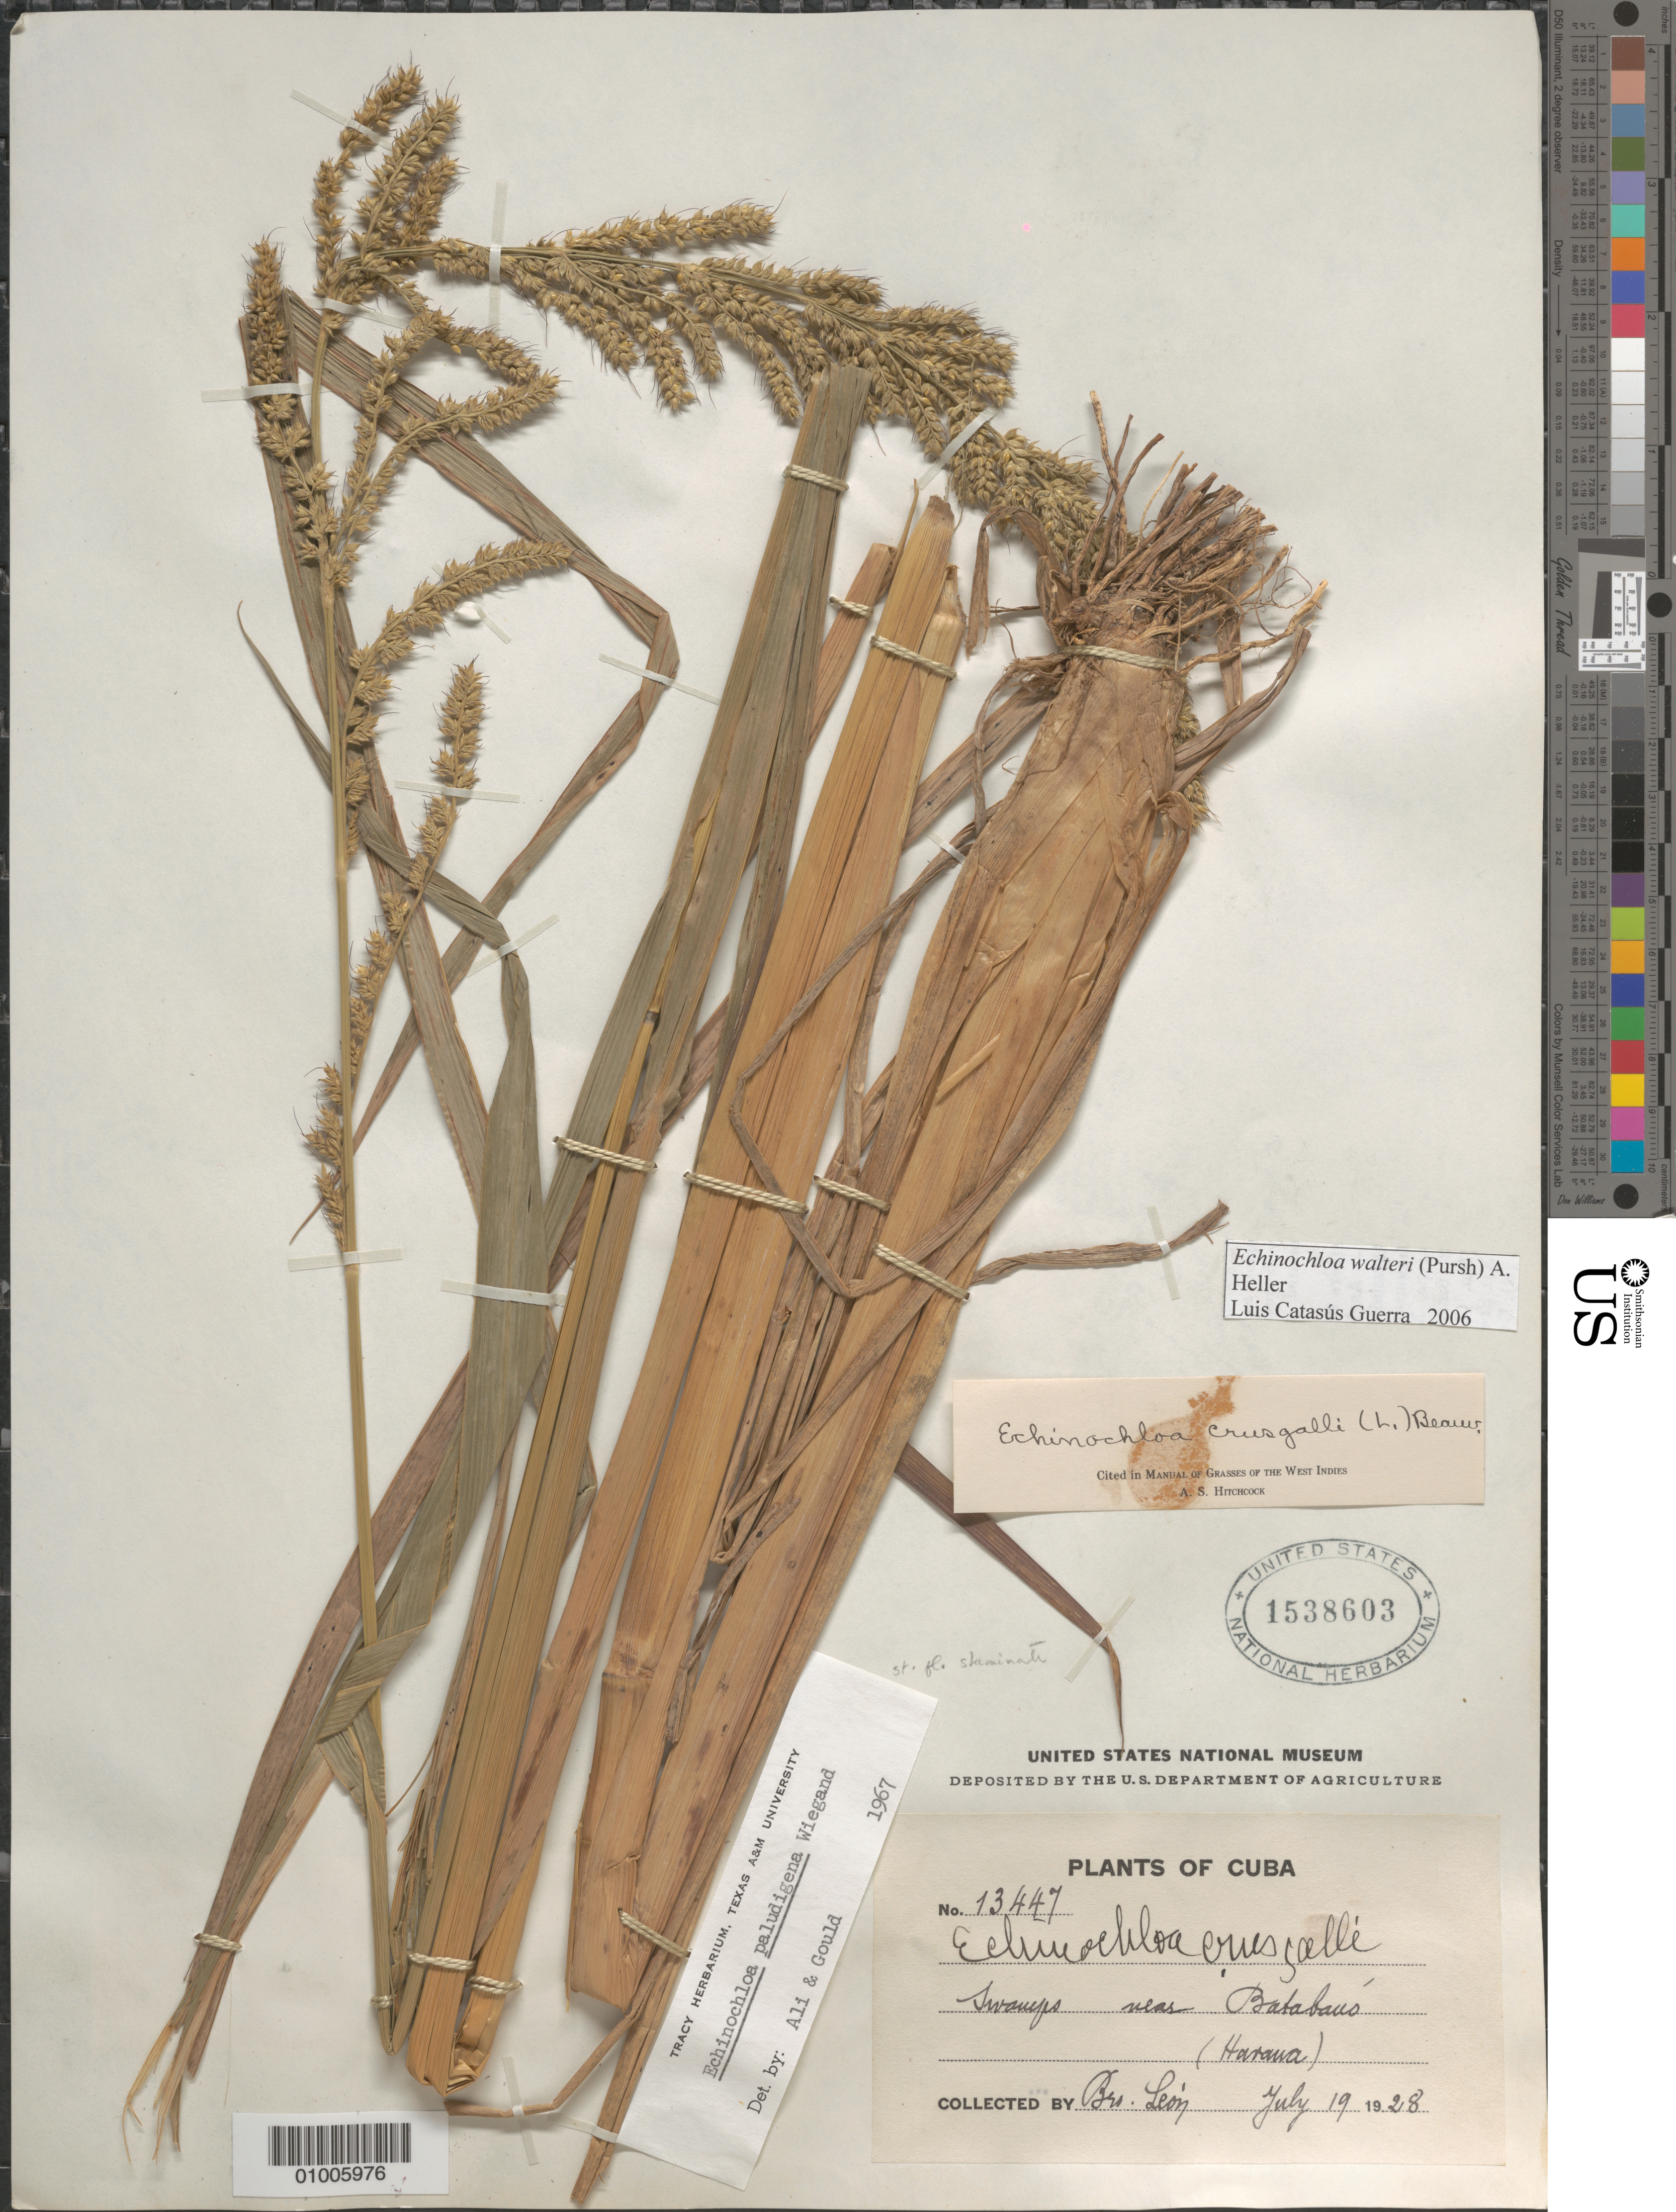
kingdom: Plantae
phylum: Tracheophyta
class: Liliopsida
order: Poales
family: Poaceae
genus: Echinochloa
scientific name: Echinochloa walteri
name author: (Pursh) A. Heller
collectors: Bro. León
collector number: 13447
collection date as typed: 19 Jul 1928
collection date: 1928-07-19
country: Cuba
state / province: La Habana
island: Cuba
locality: Batabanó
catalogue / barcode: US 1538603